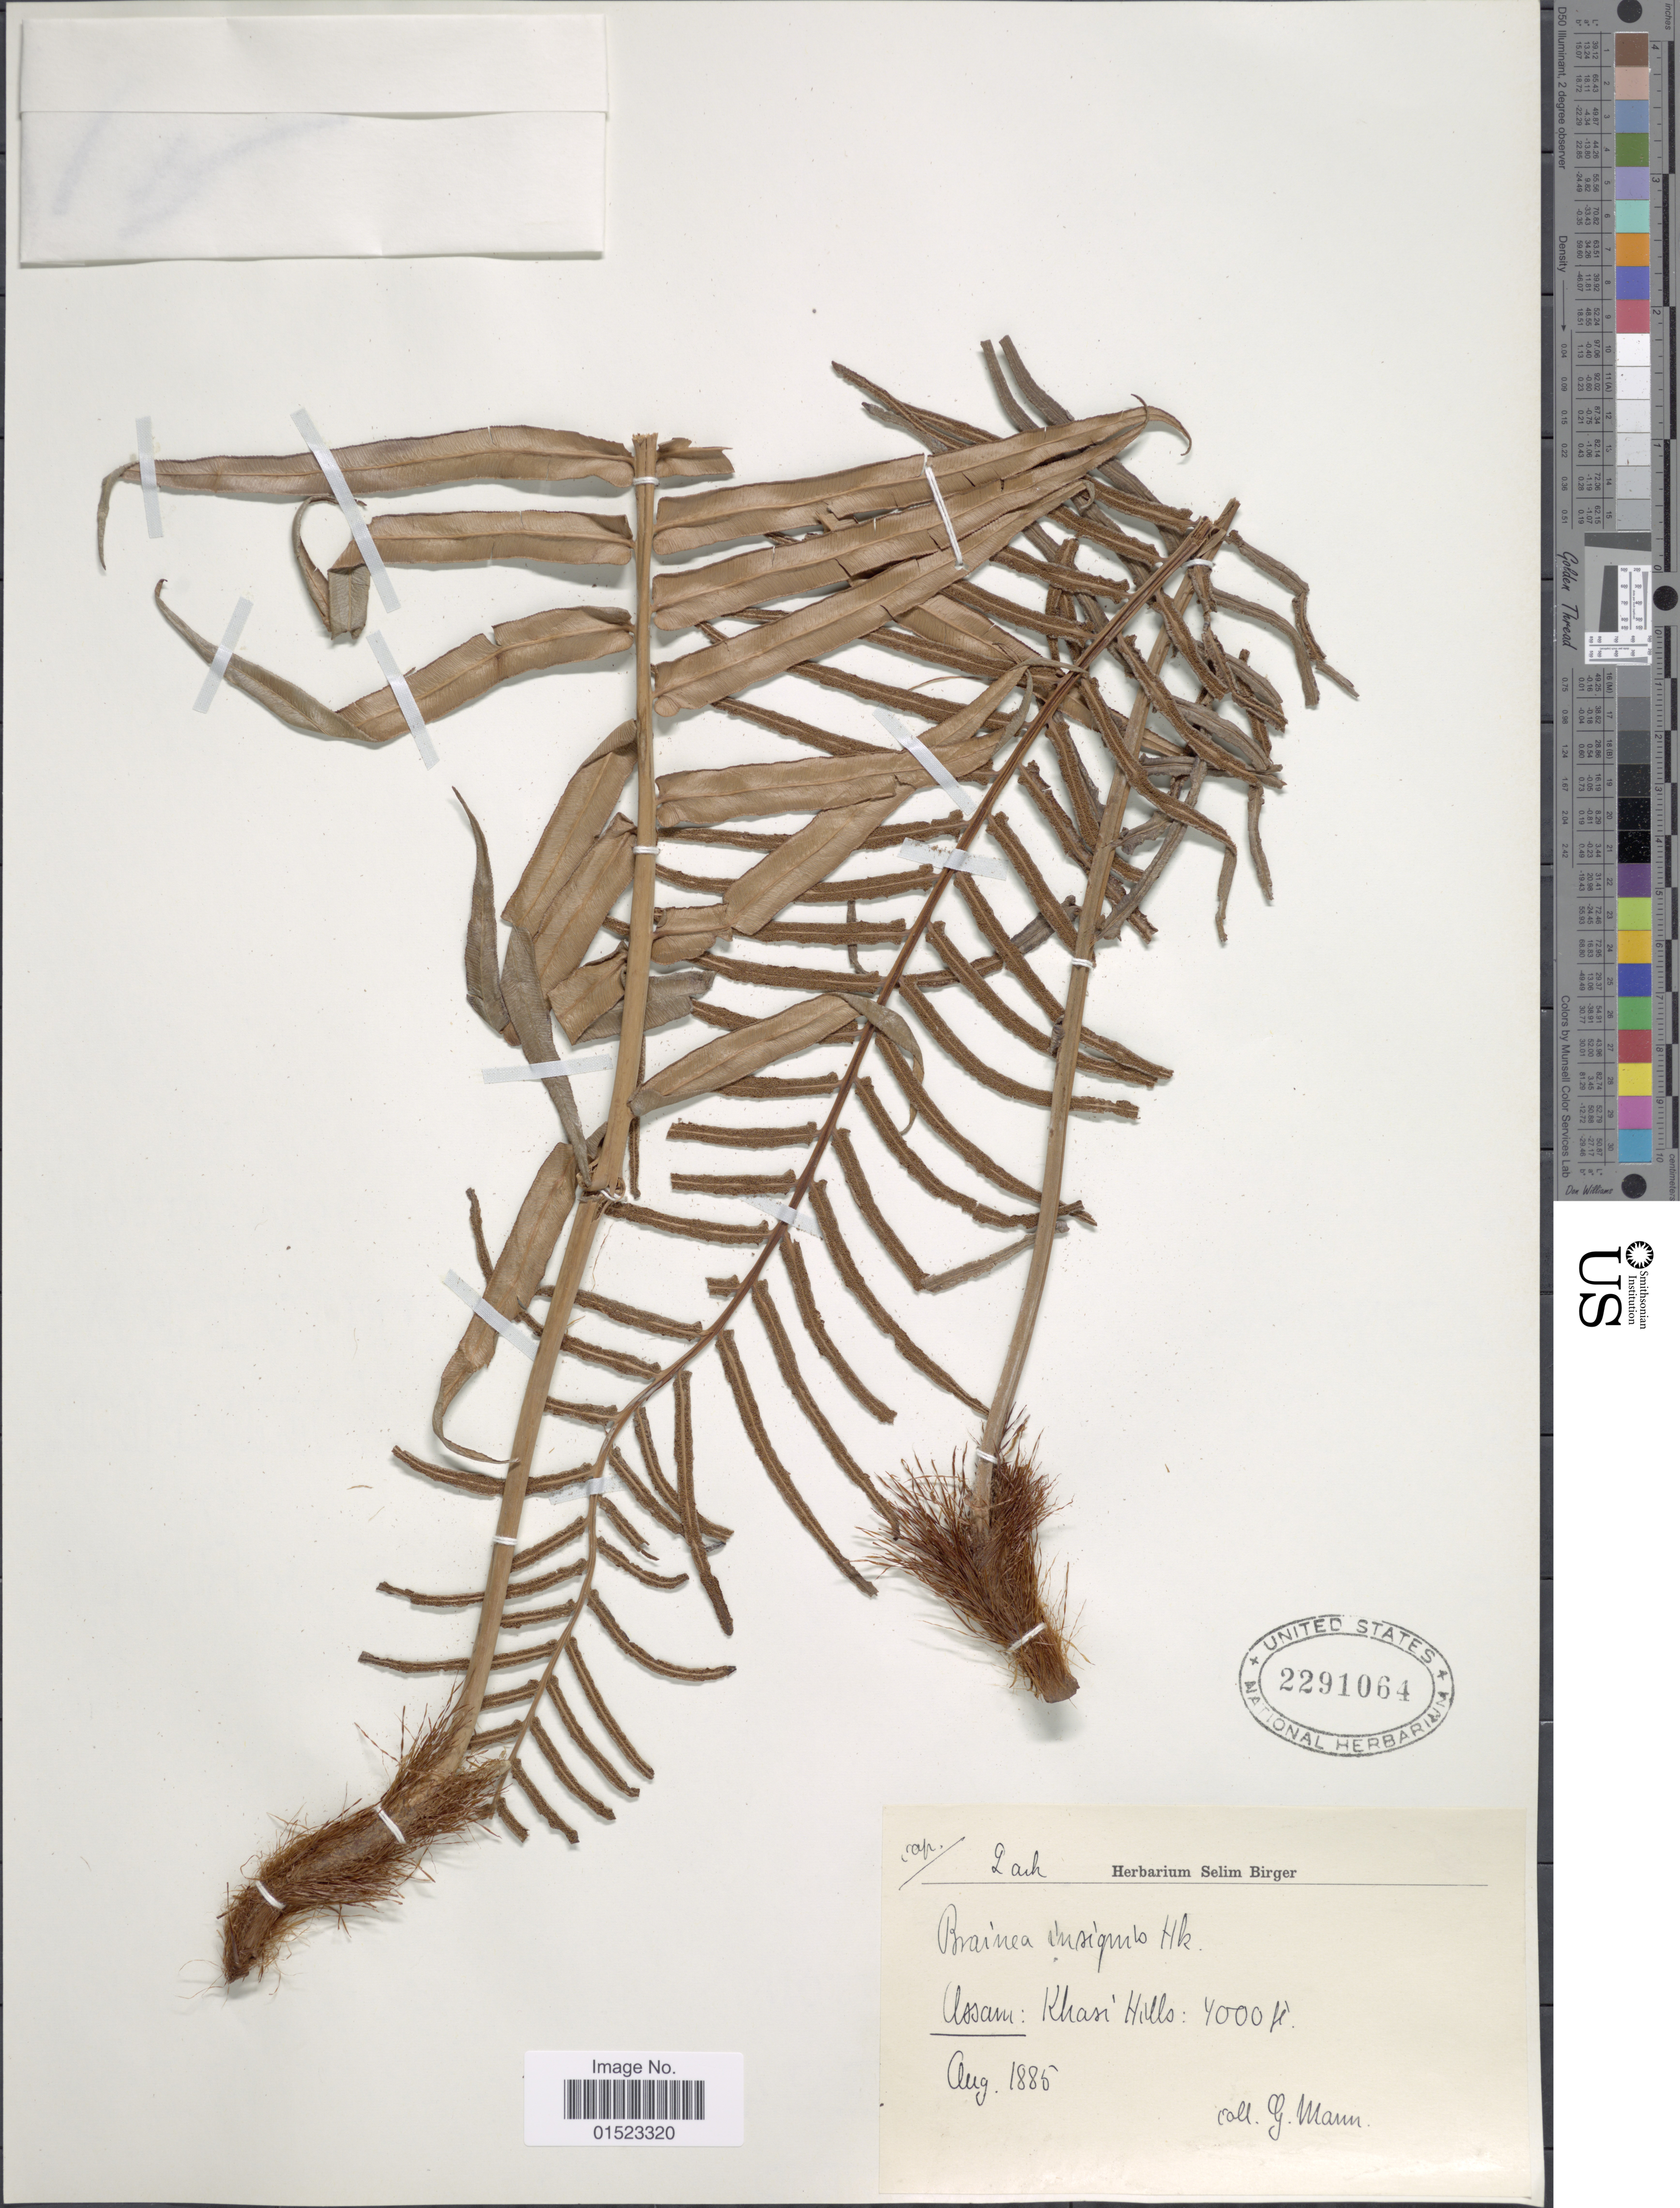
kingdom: Plantae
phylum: Tracheophyta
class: Polypodiopsida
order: Polypodiales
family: Blechnaceae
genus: Brainea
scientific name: Brainea insignis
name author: (Hook.) J. Sm.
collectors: G. Mann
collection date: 1885-08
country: India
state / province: Meghalaya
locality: Khasi Hills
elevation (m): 1219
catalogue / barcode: US 2291064